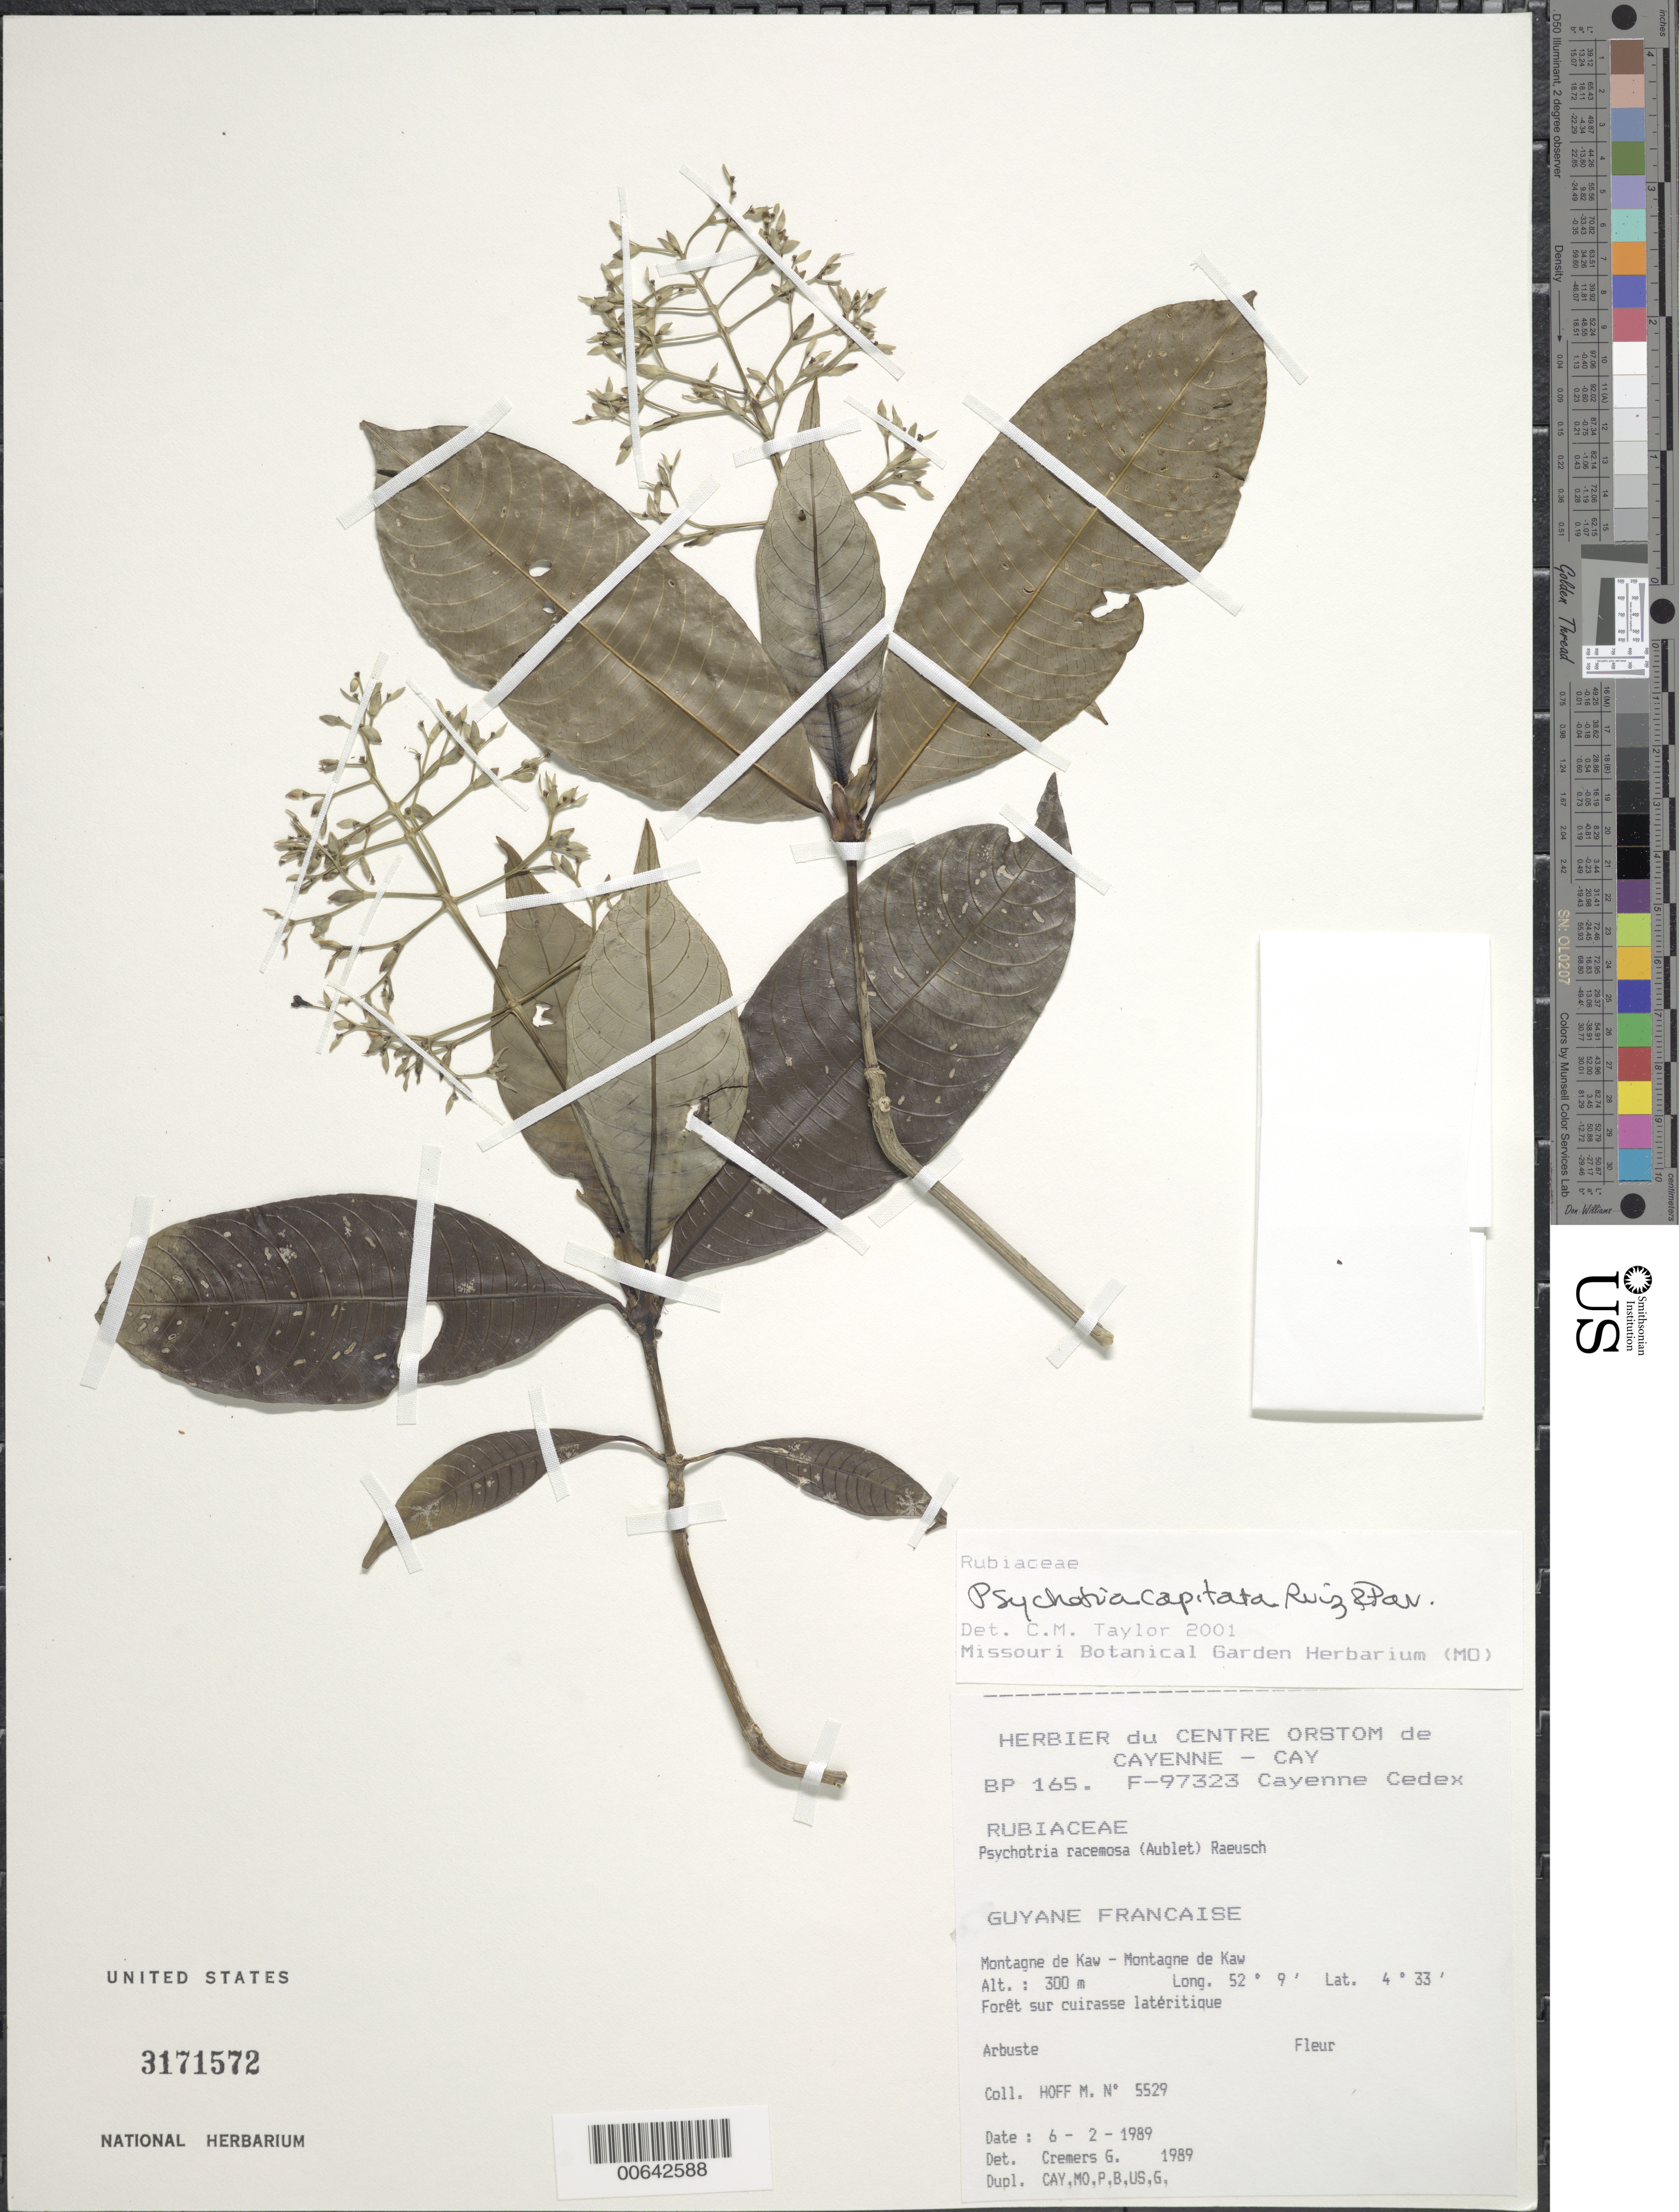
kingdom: Plantae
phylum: Tracheophyta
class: Magnoliopsida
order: Gentianales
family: Rubiaceae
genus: Palicourea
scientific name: Palicourea violacea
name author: (Aubl.) A. Rich.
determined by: Kirkbride, J. H., Jr.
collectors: M. Hoff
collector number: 5529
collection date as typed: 6-Feb-89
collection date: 1989-02-06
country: French Guiana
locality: Montagne de Kaw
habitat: Forêt sur cuirasse latéritique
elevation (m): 300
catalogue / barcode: US 3171572